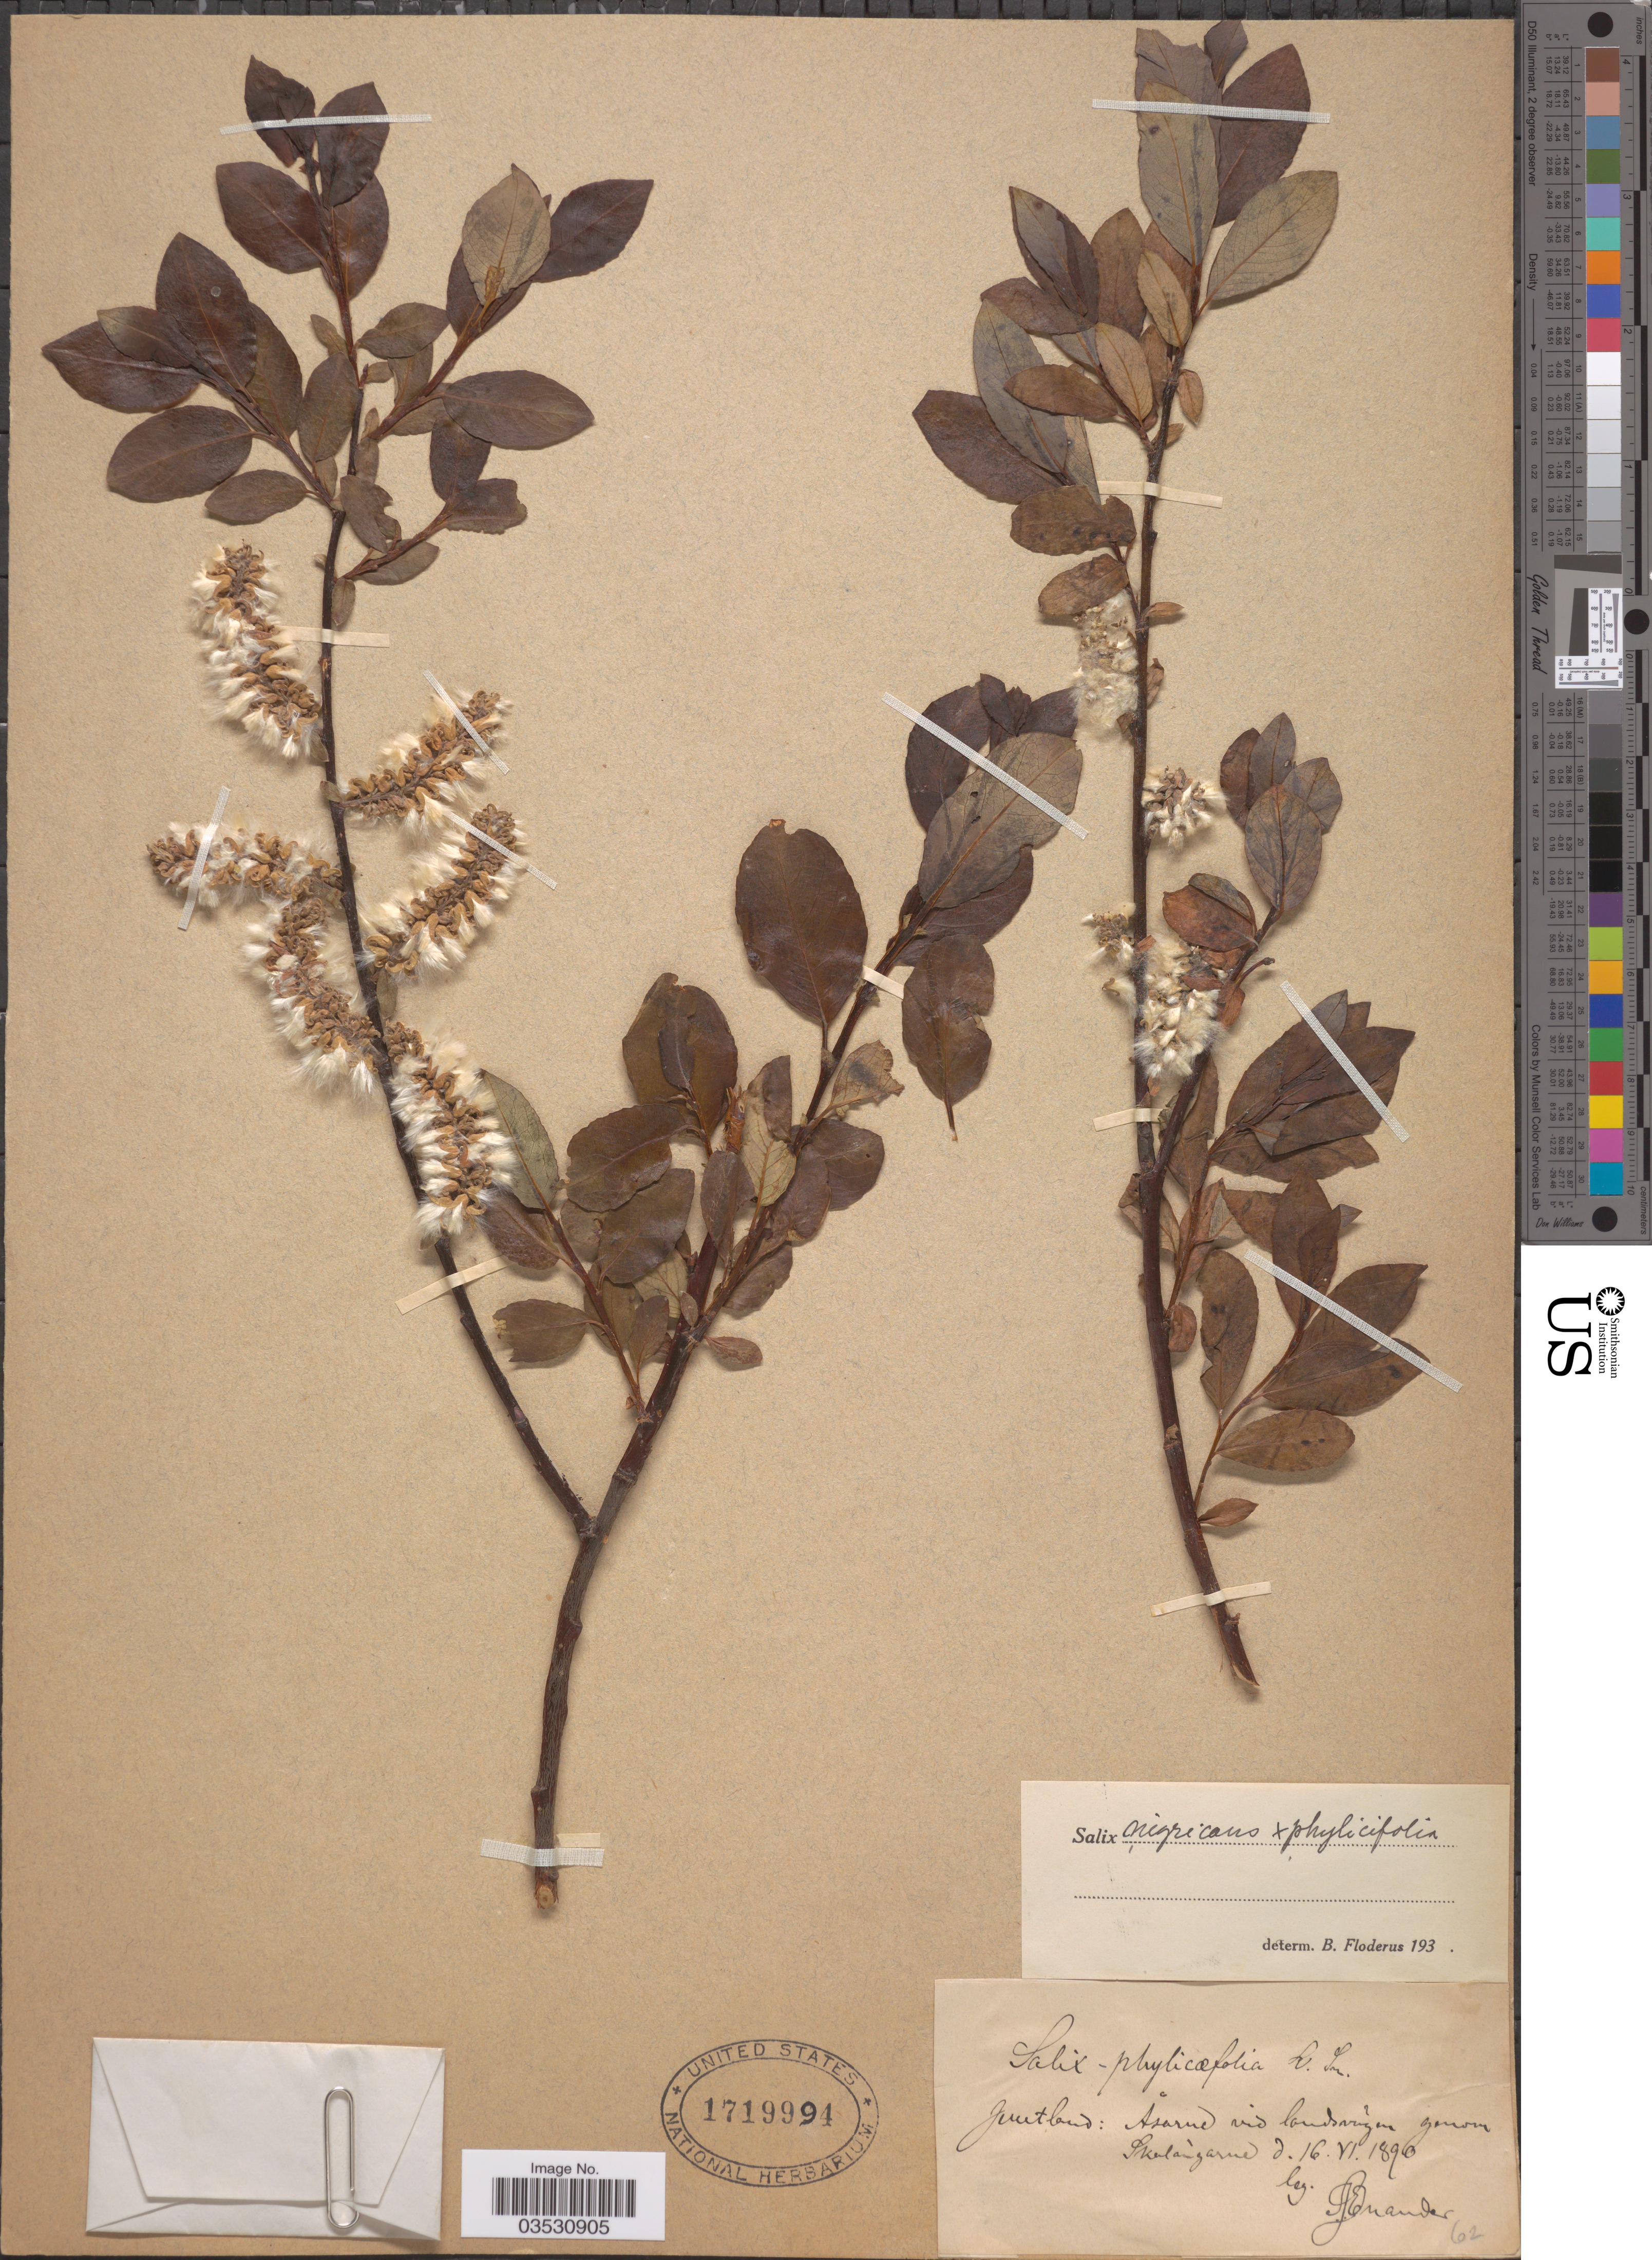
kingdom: Plantae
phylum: Tracheophyta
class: Magnoliopsida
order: Malpighiales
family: Salicaceae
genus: Salix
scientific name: Salix nigricans x S. phylicifolia L.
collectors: J. Svenander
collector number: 62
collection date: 1890-06-16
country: Sweden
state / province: Jämtland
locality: Jemtland: Åsarne vid landsvagen genom Skalangarne. [interpreted]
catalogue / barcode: US 1719994